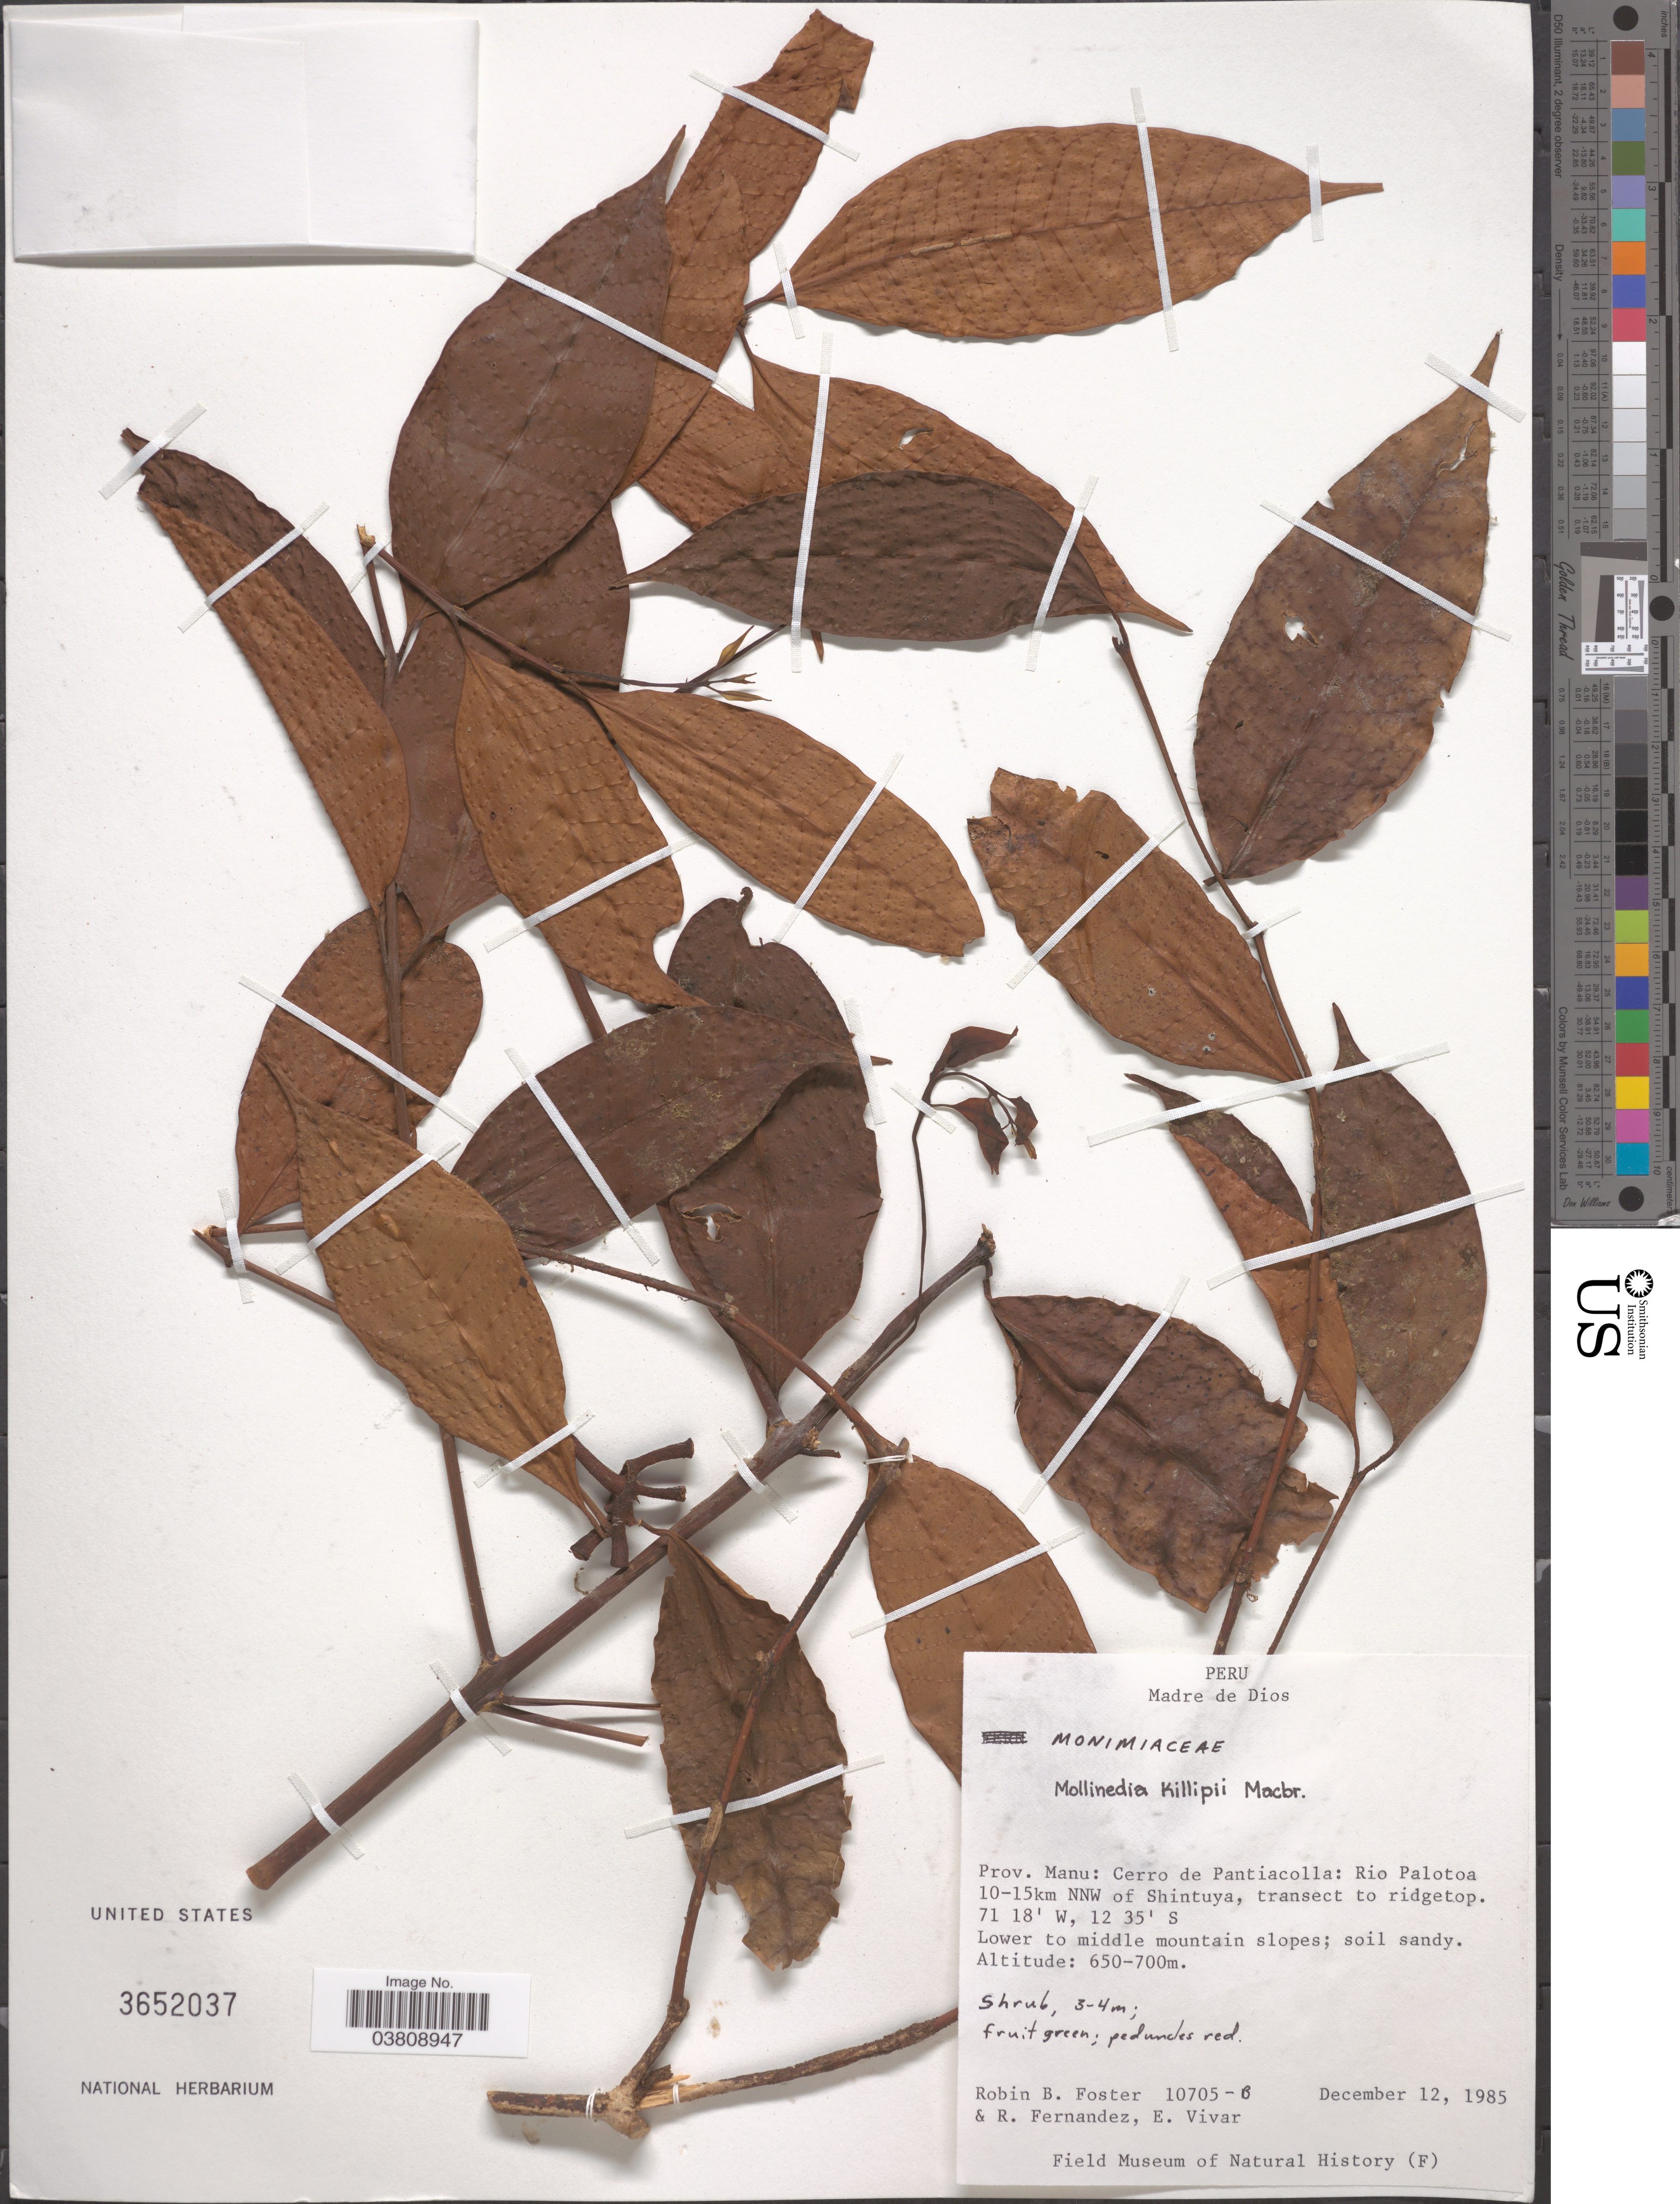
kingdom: Plantae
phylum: Tracheophyta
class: Magnoliopsida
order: Laurales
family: Monimiaceae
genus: Mollinedia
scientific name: Mollinedia killipii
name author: J.F. Macbr.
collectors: R. B. Foster, R. Fernandez & E. Vivar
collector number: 10705-B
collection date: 1985-12-12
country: Peru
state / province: Madre de Dios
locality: Prov. Manu: Cerro de Pantiacolla: Rio Palotoa 10-15km NNW of Shintuya, transect to ridgetop. Lower to middle mountain slopes.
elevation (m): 650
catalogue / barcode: US 3652037